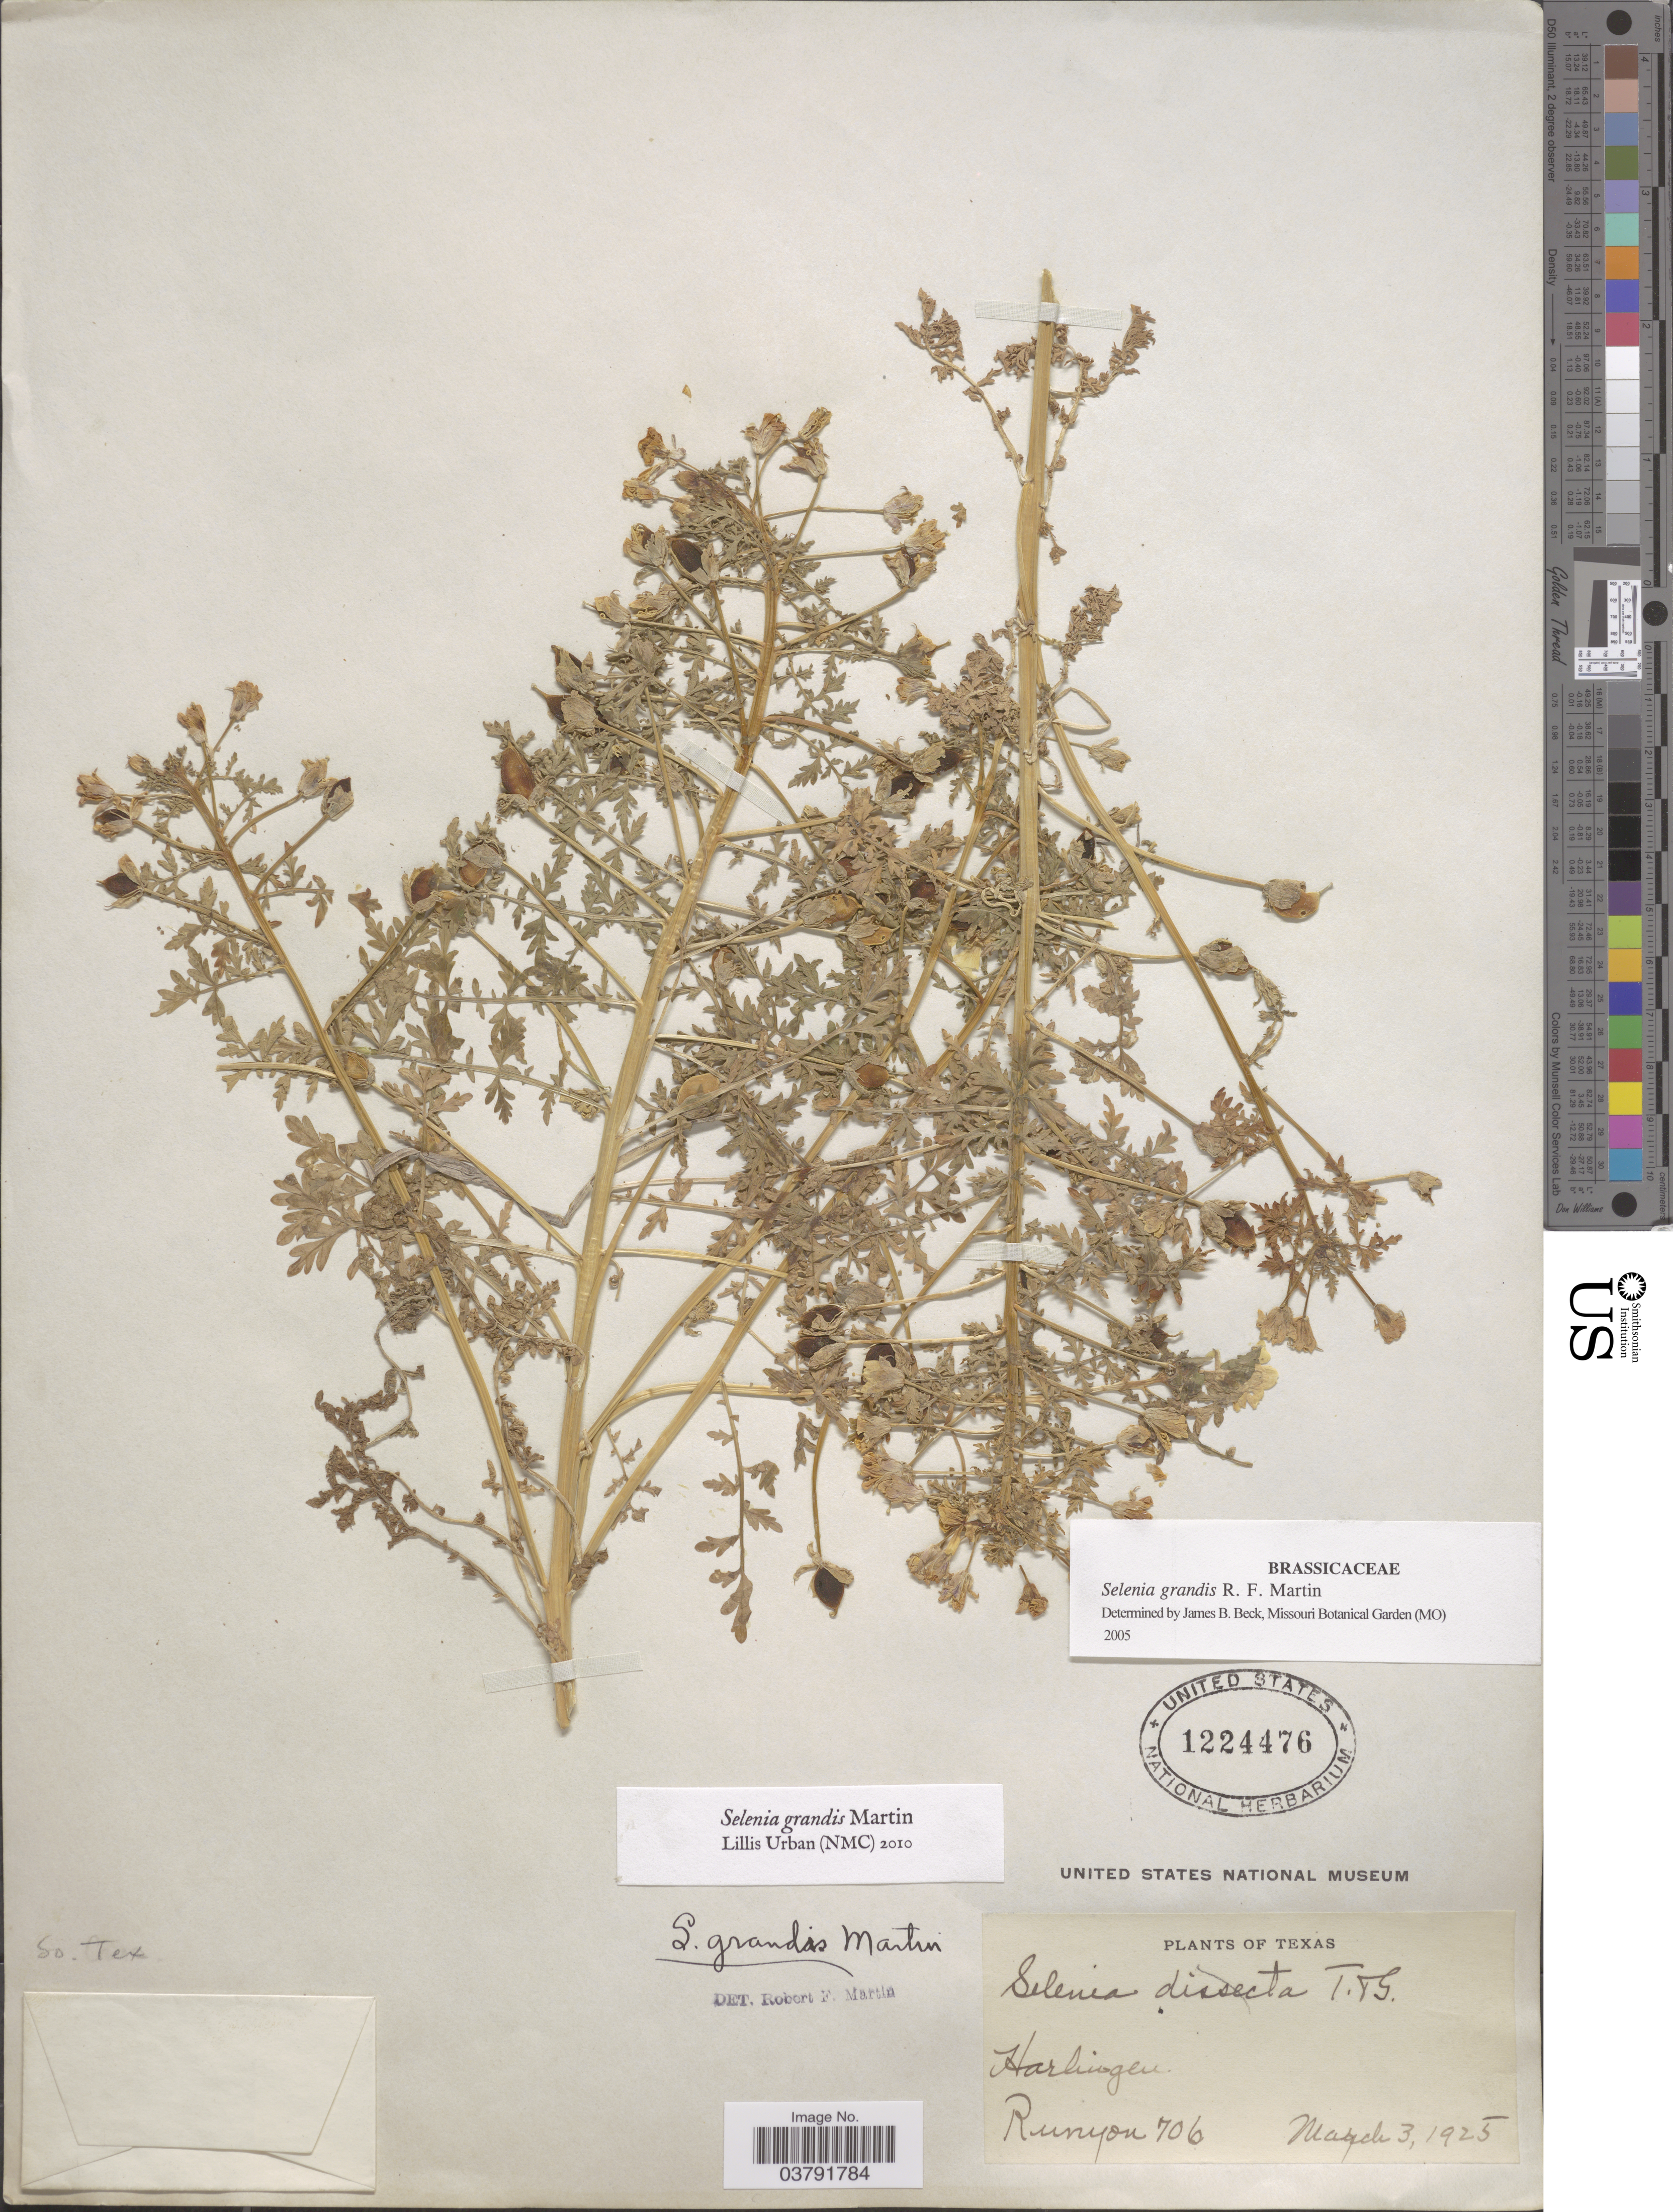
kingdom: Plantae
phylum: Tracheophyta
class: Magnoliopsida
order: Brassicales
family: Brassicaceae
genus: Selenia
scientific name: Selenia grandis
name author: R.F. Martin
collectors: -. Runyon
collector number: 706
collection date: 1925-03-03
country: United States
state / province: Texas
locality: Harlingen. So. Tex.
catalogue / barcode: US 1224476